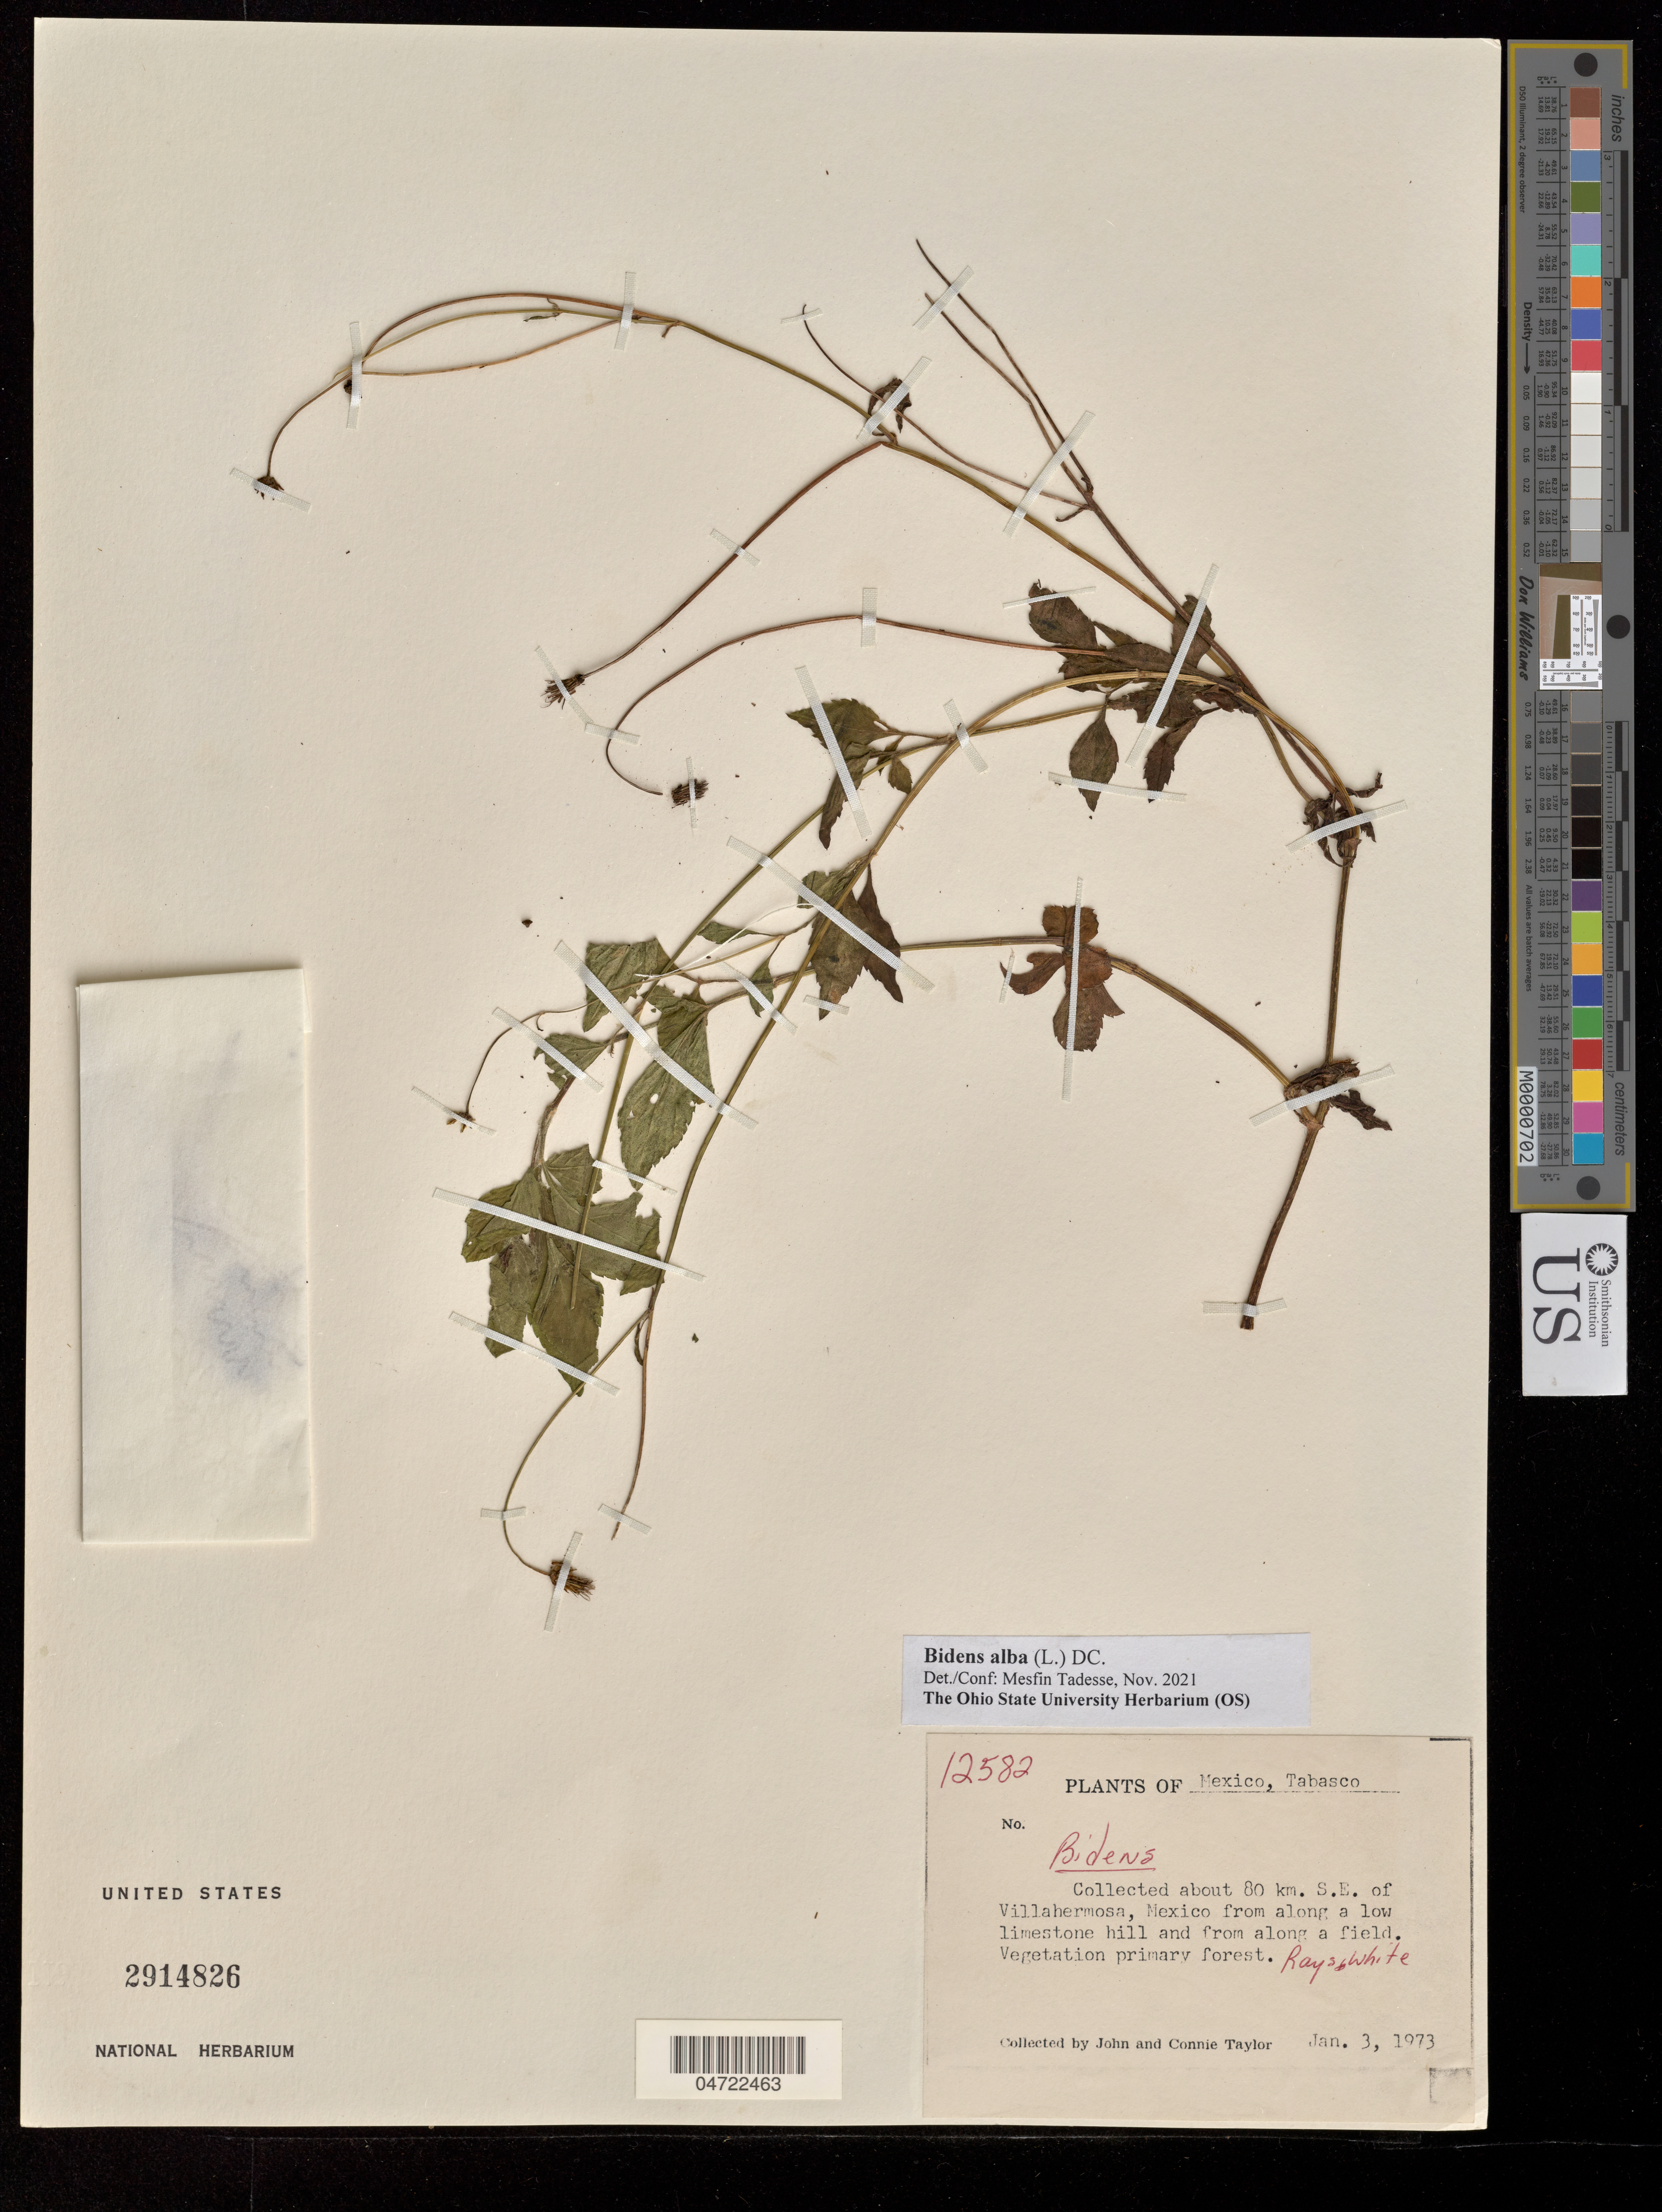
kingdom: Plantae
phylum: Tracheophyta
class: Magnoliopsida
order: Asterales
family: Asteraceae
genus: Bidens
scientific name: Bidens alba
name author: (L.) DC.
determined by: Tadesse, M.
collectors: J. Taylor & C. Taylor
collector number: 12582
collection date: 1973-01-03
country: Mexico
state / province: Tabasco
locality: About 80 km. S. E. of Villahermosa, Mexico from along a low limestone hill and from along a field.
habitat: Primary forest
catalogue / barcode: US 2914826